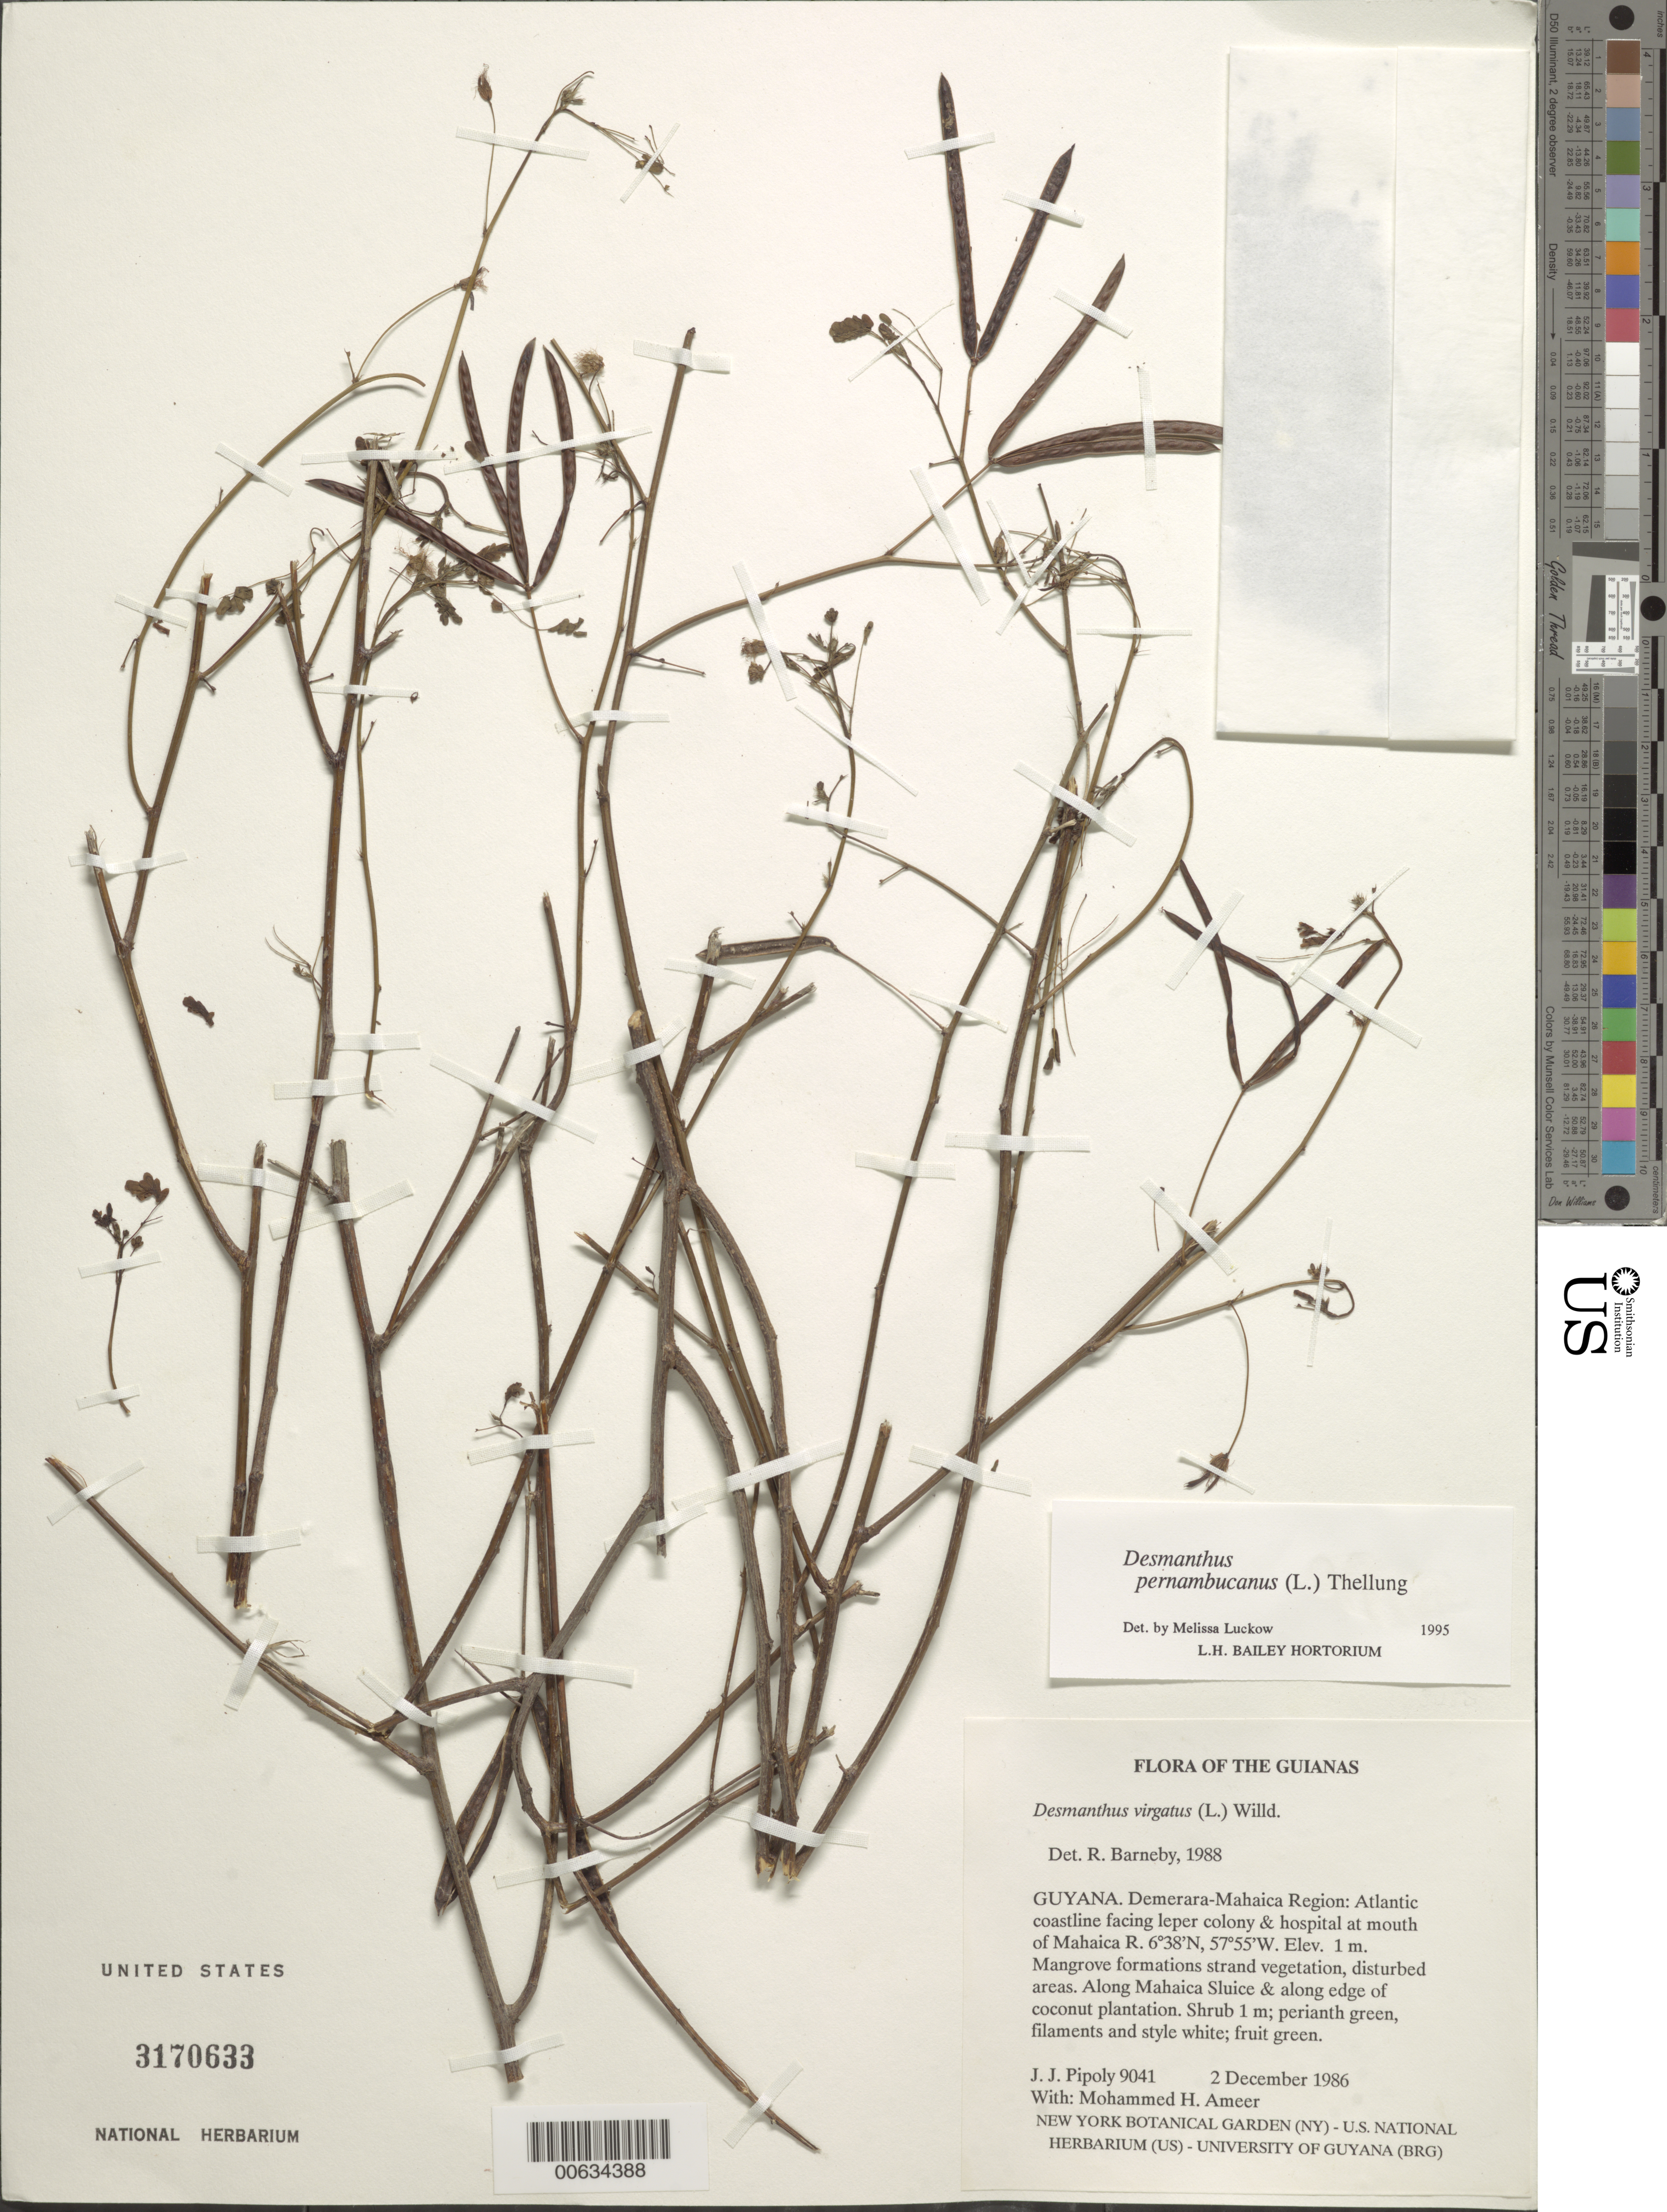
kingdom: Plantae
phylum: Tracheophyta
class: Magnoliopsida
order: Fabales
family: Fabaceae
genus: Desmanthus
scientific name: Desmanthus pernambucanus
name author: (L.) Thell.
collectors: J. J. Pipoly & M. Ameer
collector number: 9041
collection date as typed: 2 December 1986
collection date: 1986-12-02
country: Guyana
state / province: Demerara-Mahaica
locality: Atlantic coastline facing leper colony & hospital at mouth of Mahaica R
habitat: Mangrove formations strand vegetation, disturbed areas. Along Mahaica Sluice & along edge of coconut plantation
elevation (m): -6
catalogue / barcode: US 3170633